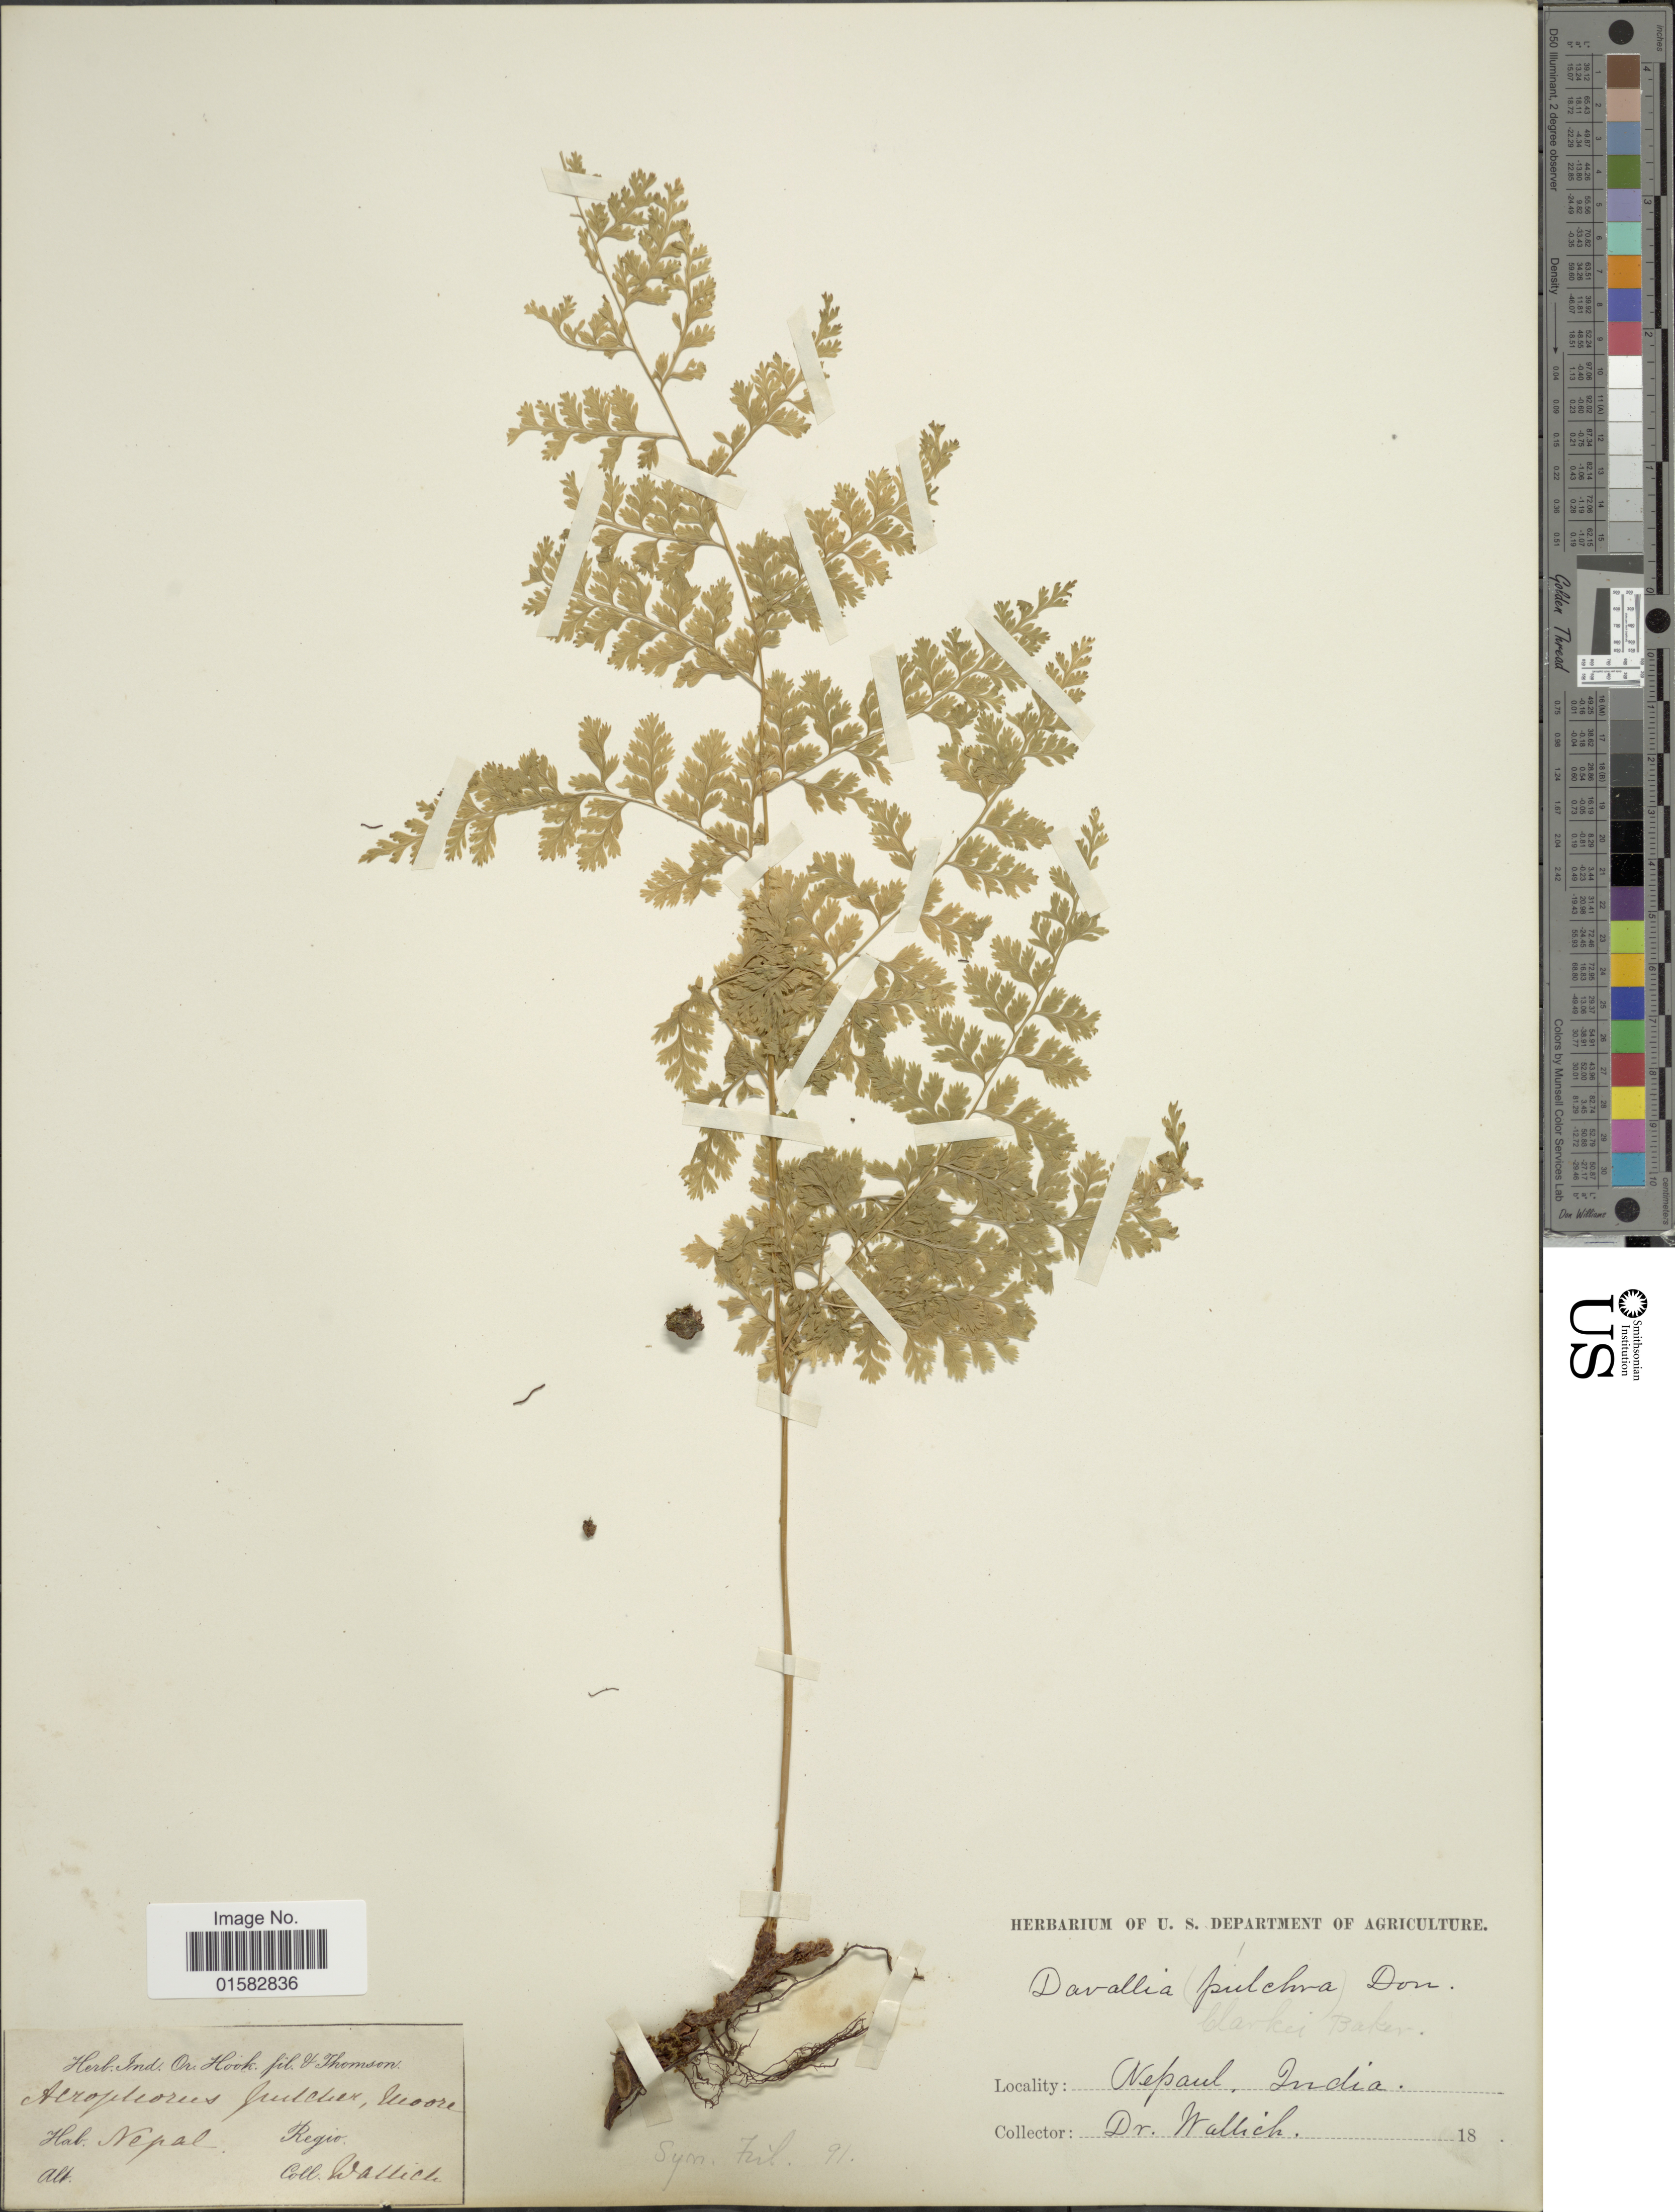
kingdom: Plantae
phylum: Tracheophyta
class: Polypodiopsida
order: Polypodiales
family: Davalliaceae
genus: Davallia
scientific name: Davallia pulchra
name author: D. Don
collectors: -- Wallich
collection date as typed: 18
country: Nepal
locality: Nepal, India